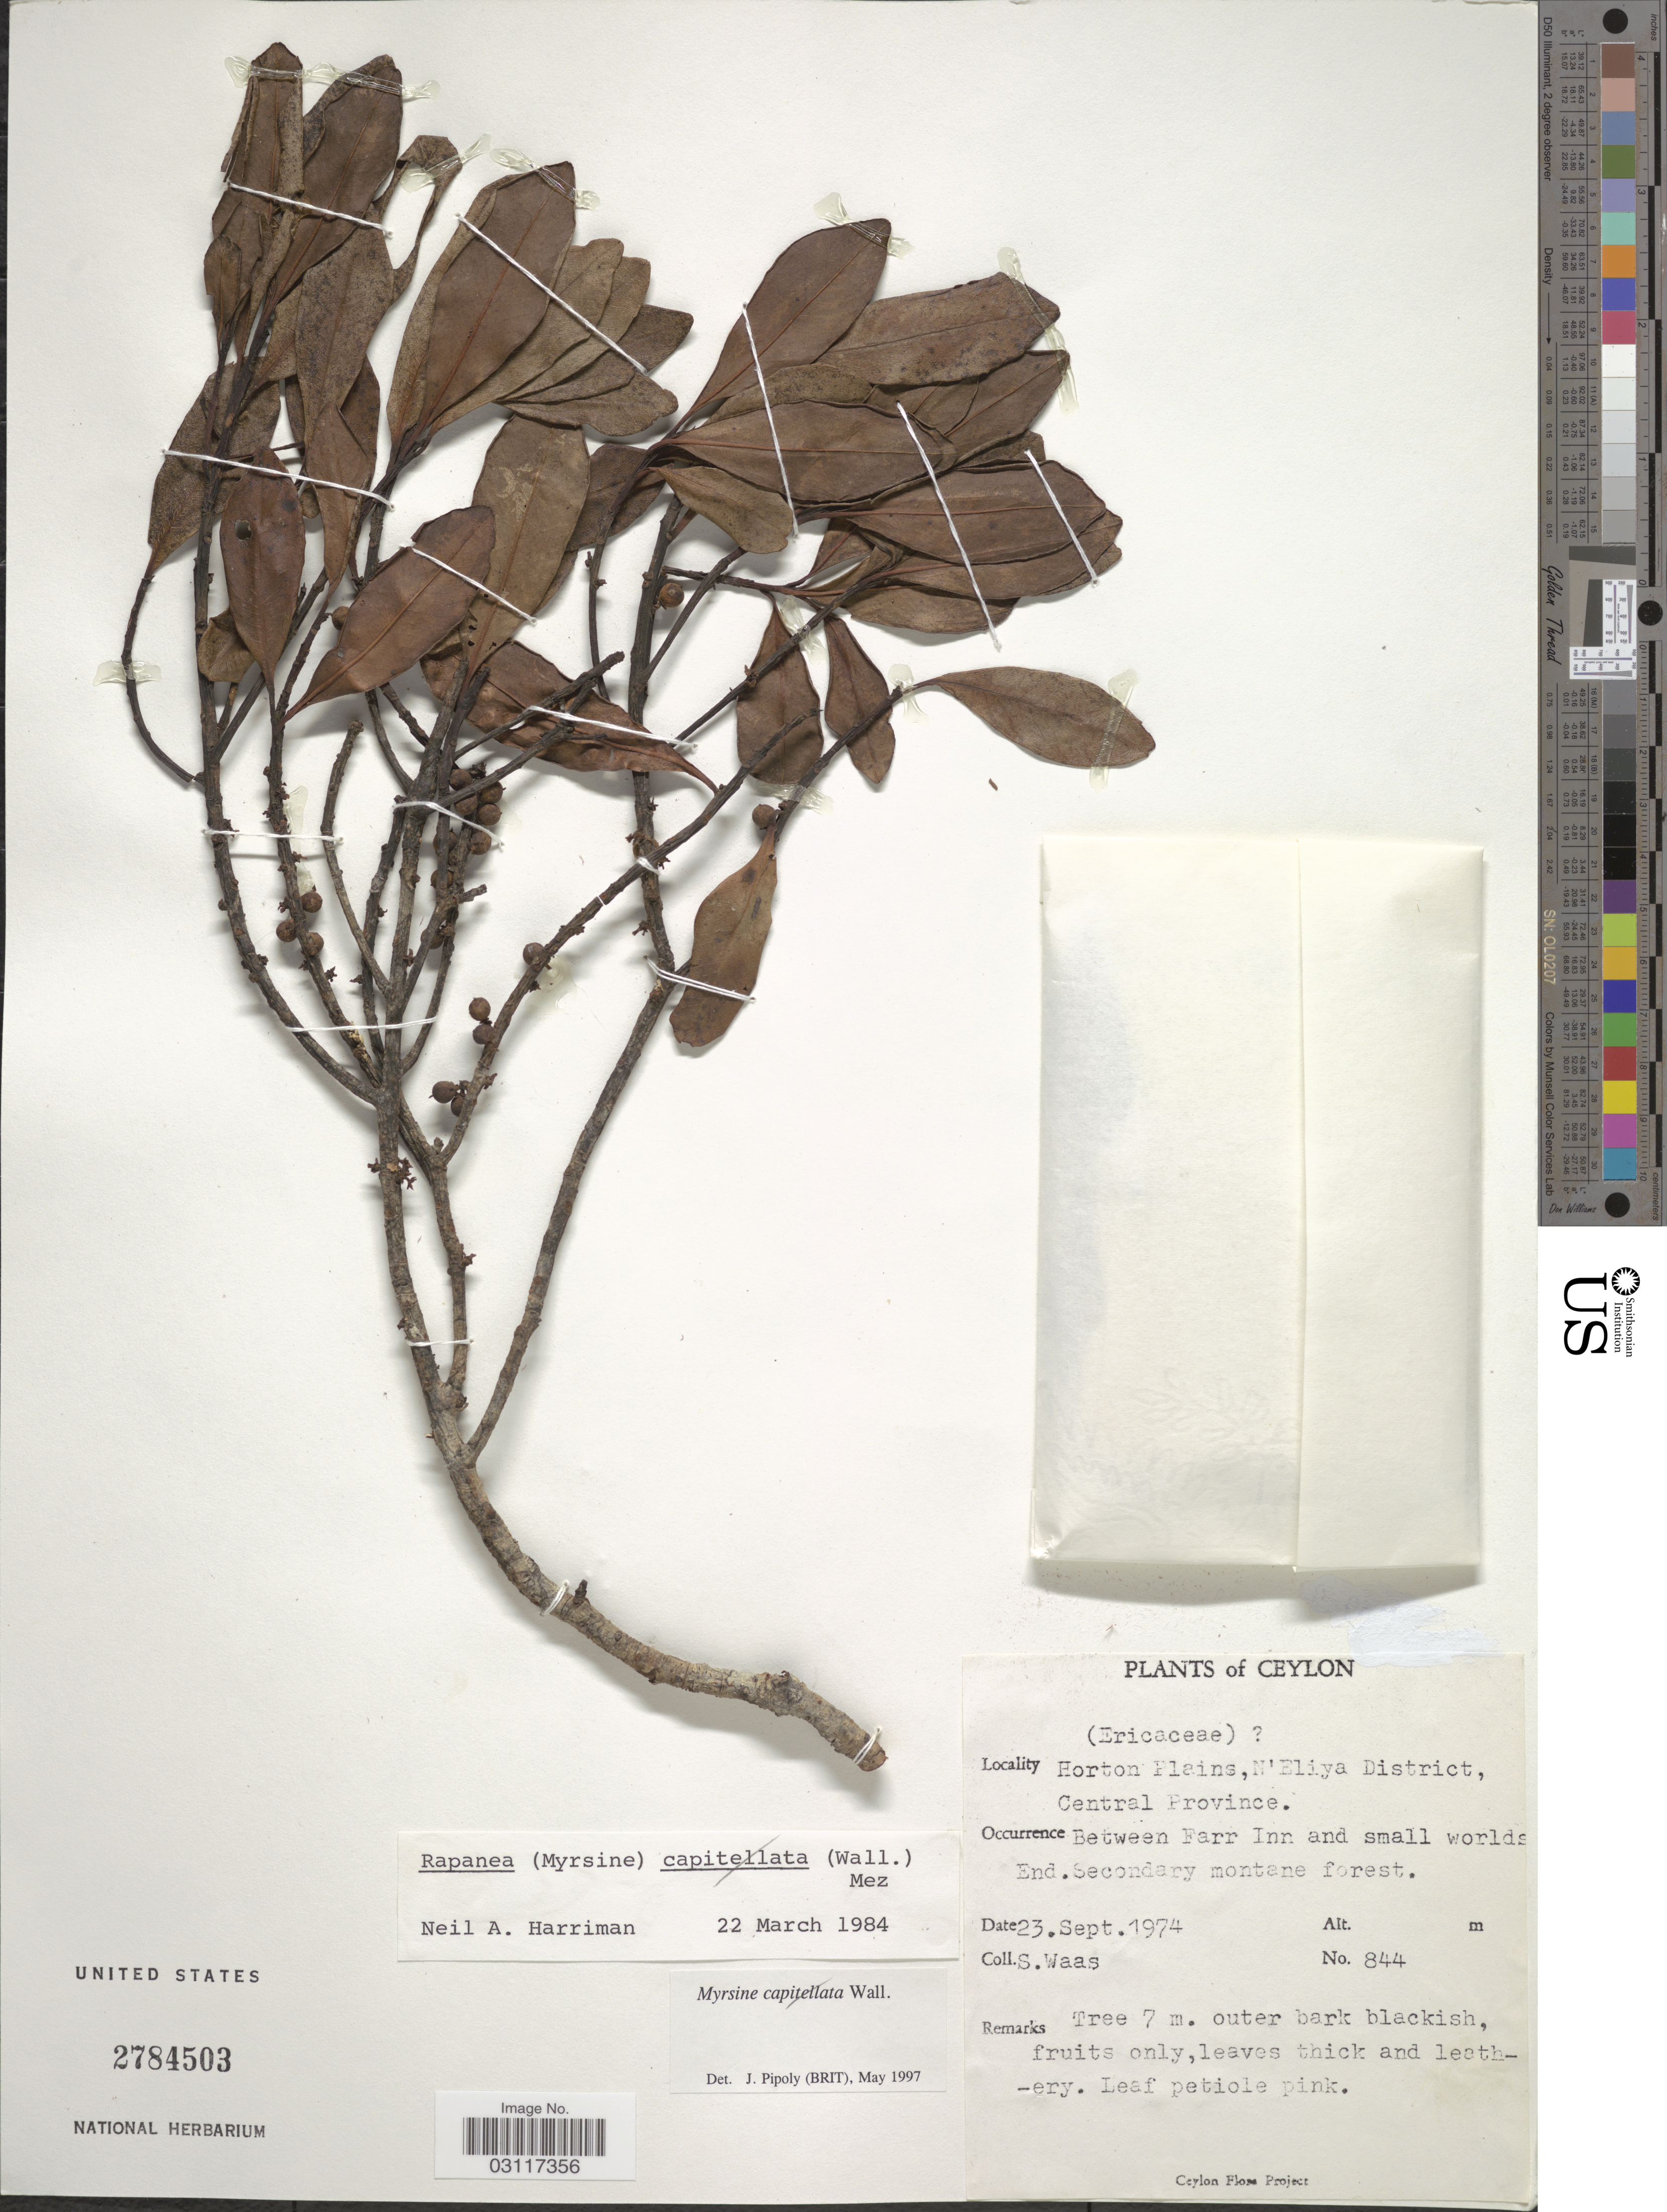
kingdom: Plantae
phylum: Tracheophyta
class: Magnoliopsida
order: Ericales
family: Primulaceae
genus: Myrsine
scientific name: Myrsine sp.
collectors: S. Waas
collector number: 844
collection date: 1974-09-23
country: Sri Lanka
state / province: Central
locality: Ceylon, Horton Plains, N'Eliya District, Central Province, Between Farr Inn and small worlds End.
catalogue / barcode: US 2784503